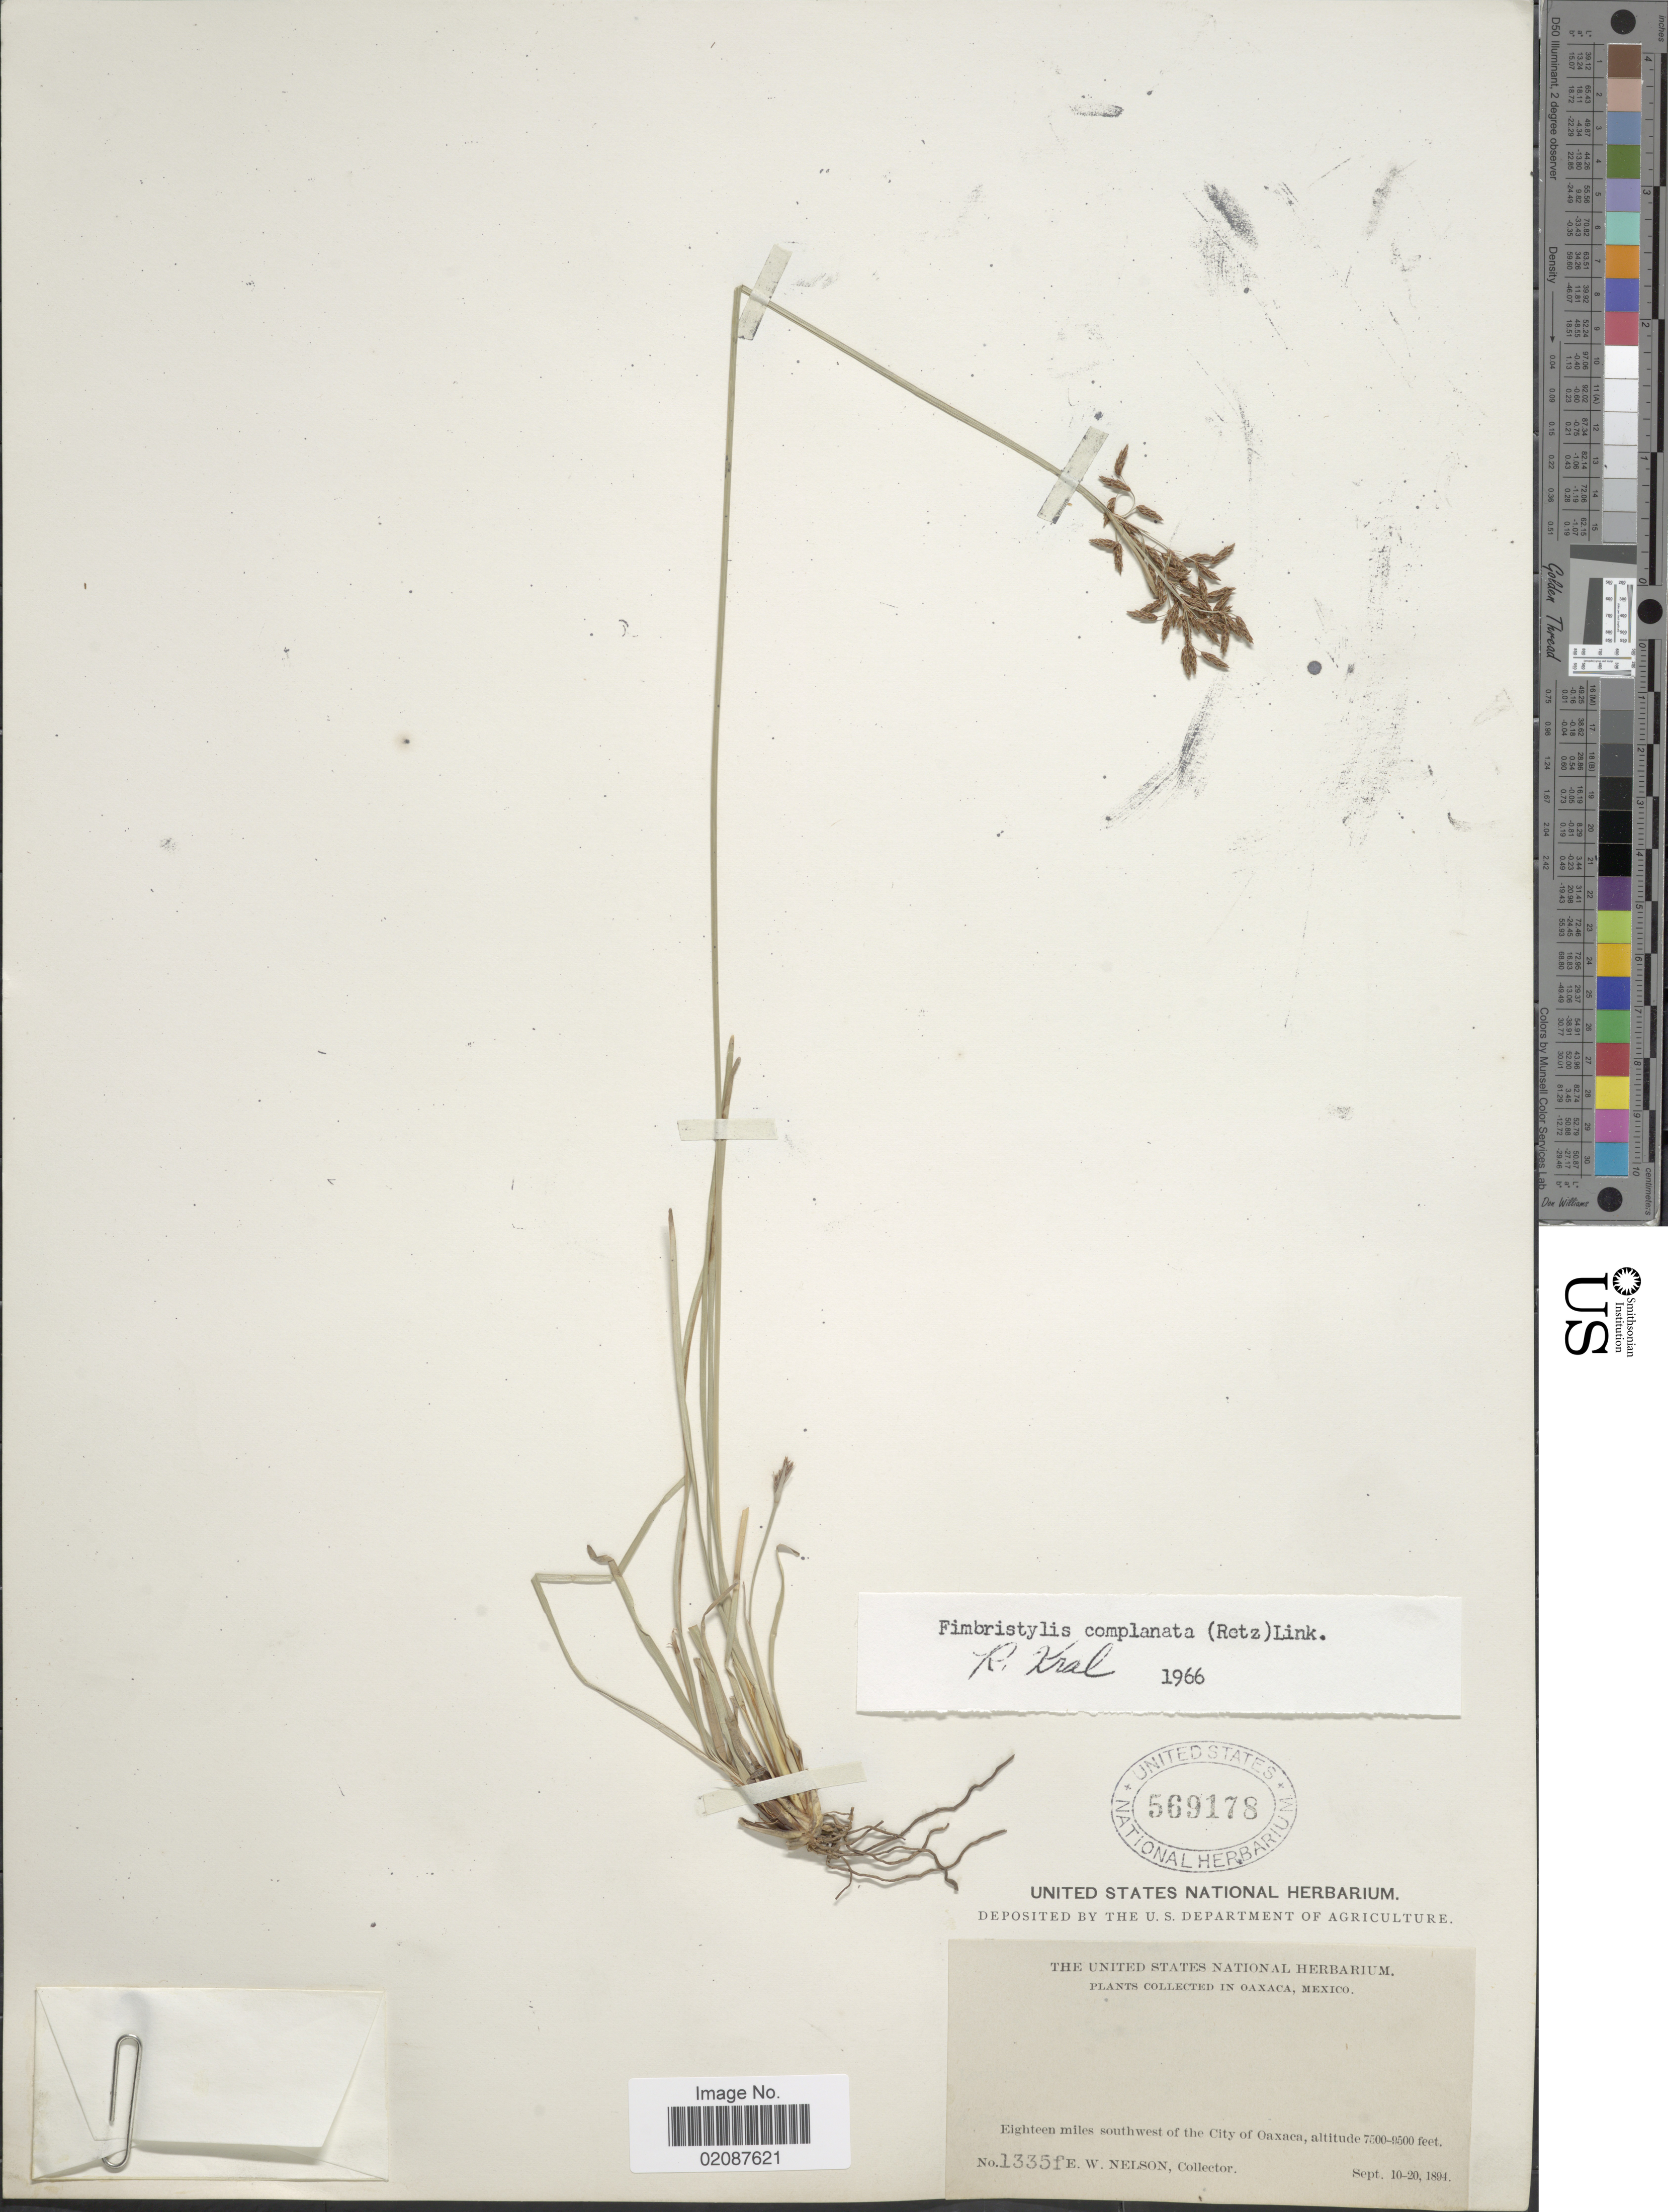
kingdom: Plantae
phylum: Tracheophyta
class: Liliopsida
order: Poales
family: Cyperaceae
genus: Fimbristylis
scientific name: Fimbristylis complanata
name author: (Retz.) Link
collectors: E. W. Nelson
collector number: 1335f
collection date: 1894-09-10/1894-09-20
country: Mexico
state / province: Oaxaca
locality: Eighteen miles southwest of the City of Oaxaca.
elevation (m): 2286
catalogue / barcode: US 569178